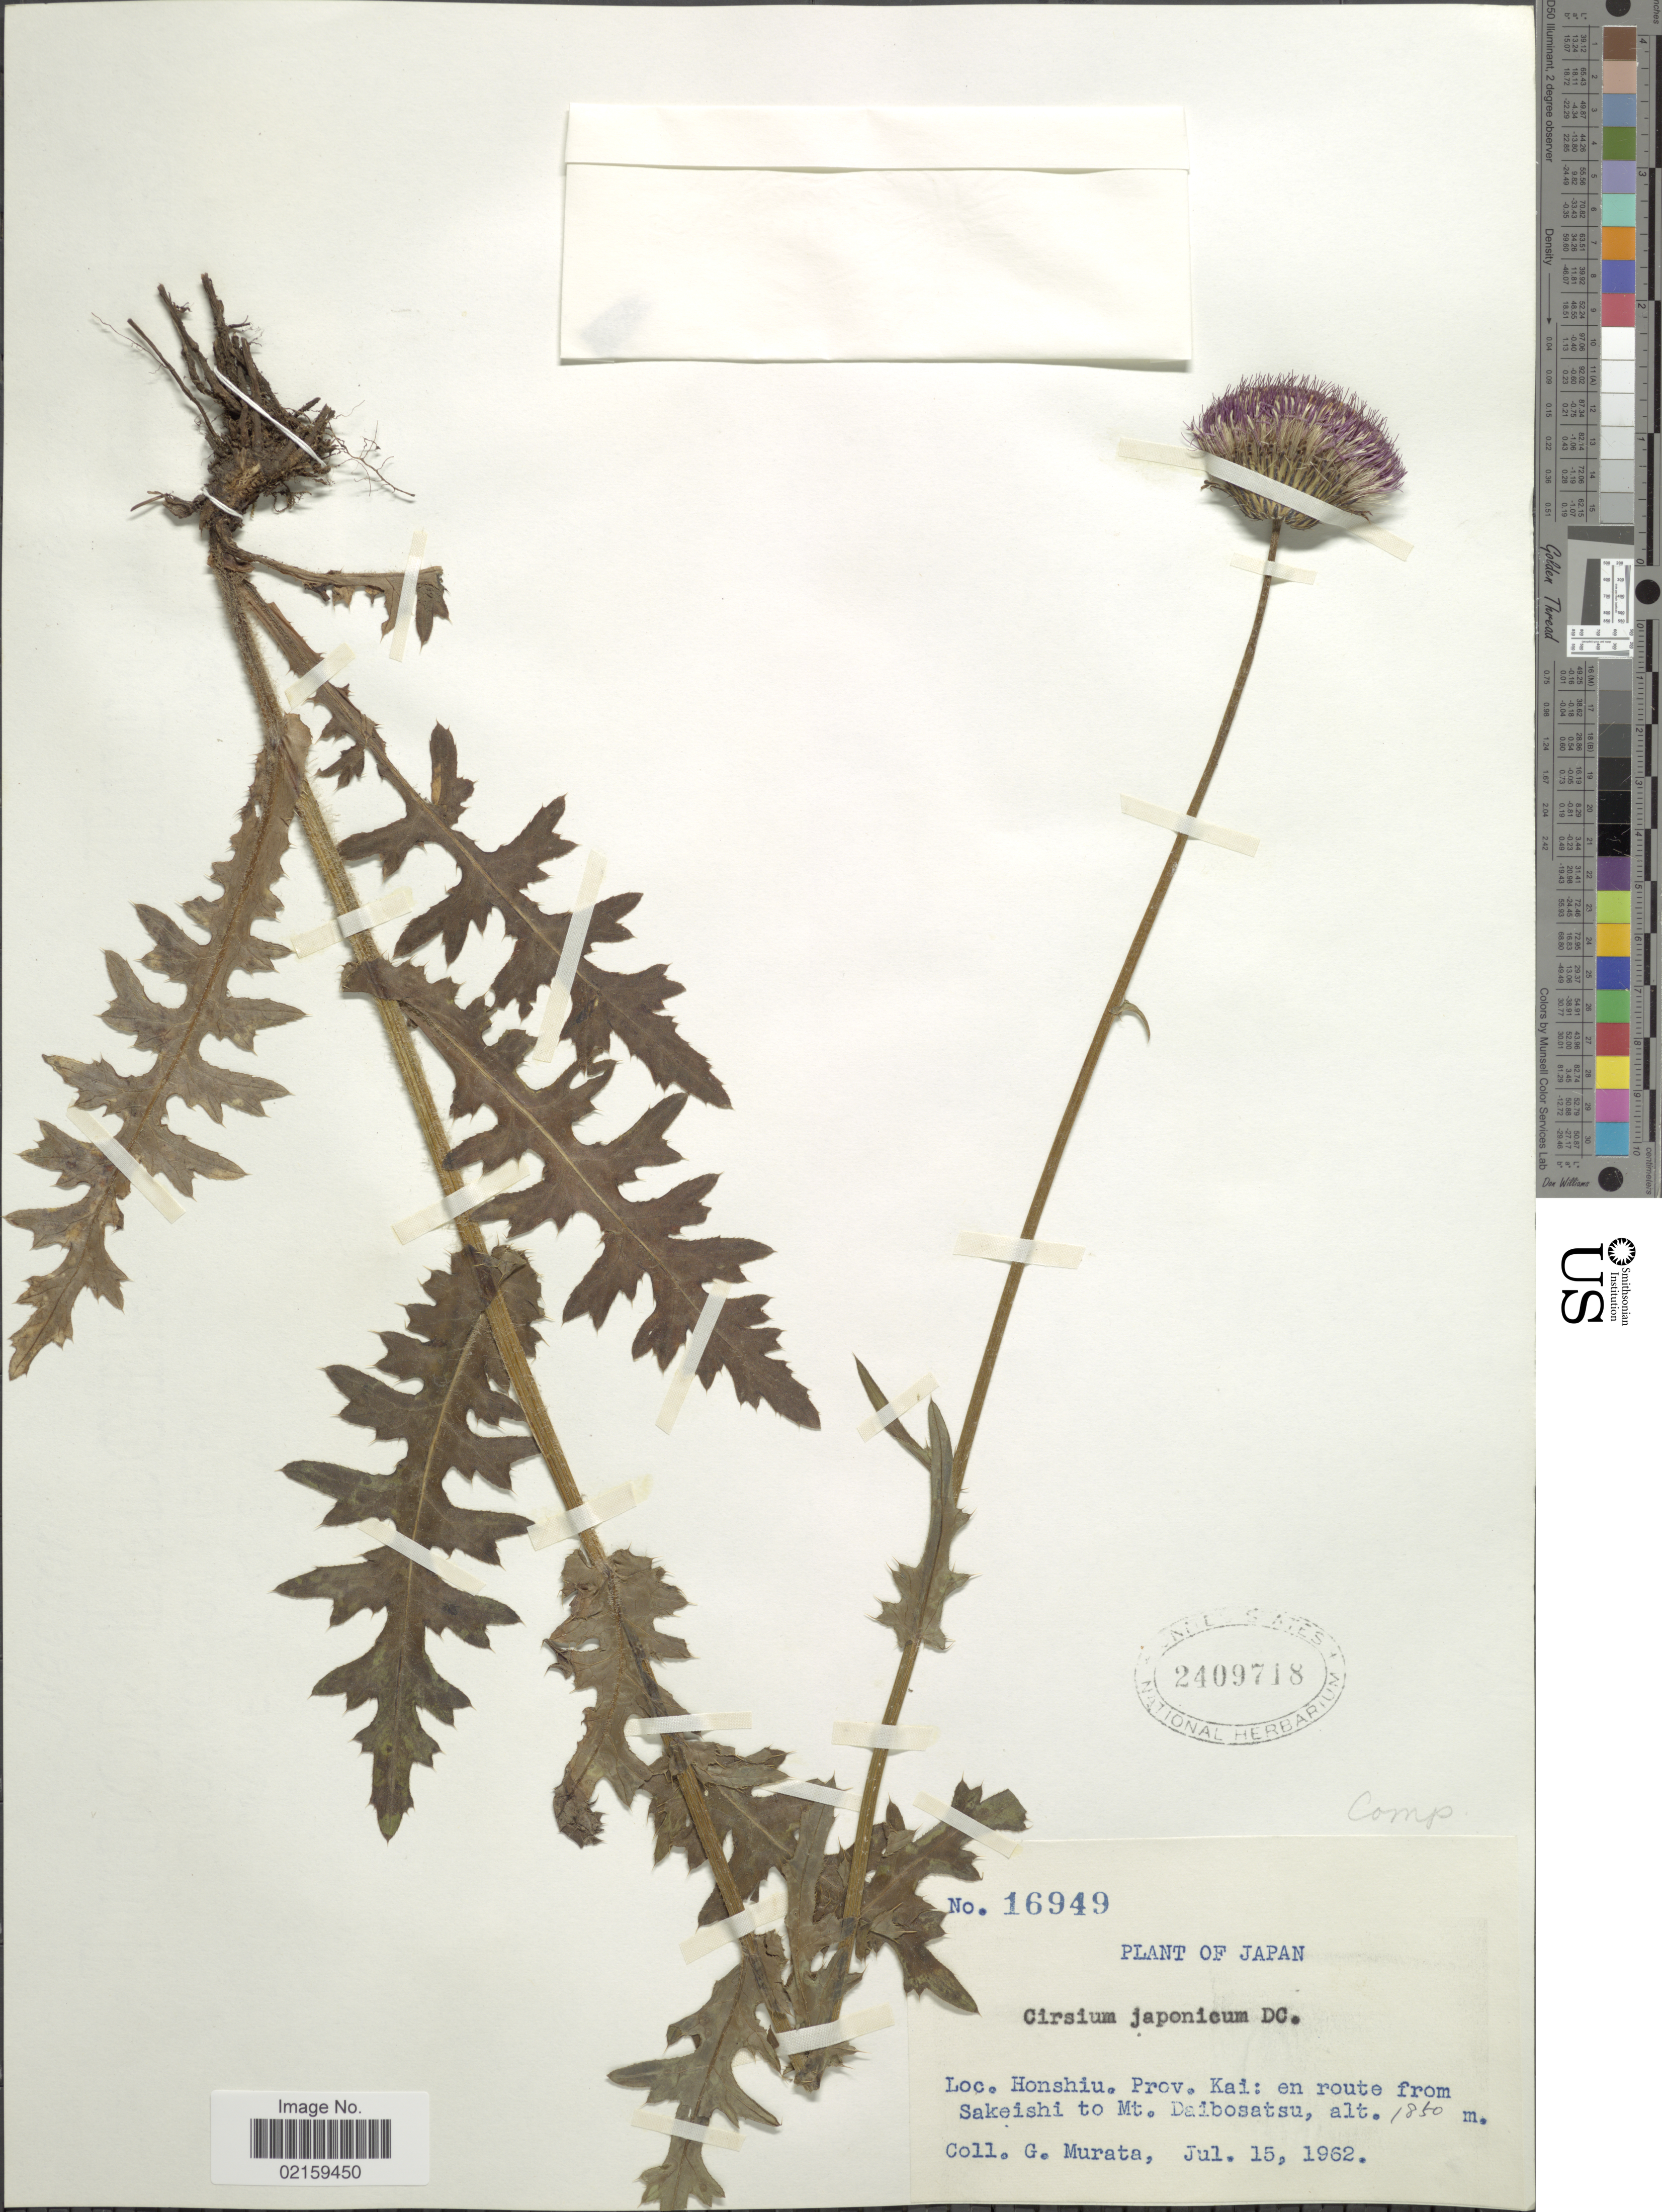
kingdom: Plantae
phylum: Tracheophyta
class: Magnoliopsida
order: Asterales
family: Asteraceae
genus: Cirsium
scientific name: Cirsium japonicum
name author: DC.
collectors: G. Murata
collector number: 16949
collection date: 1962-07-15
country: Japan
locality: Honshiu. Prov. Kai: en route from Sakeishi to Mt. Daibosatsu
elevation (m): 1850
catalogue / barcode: US 2409718